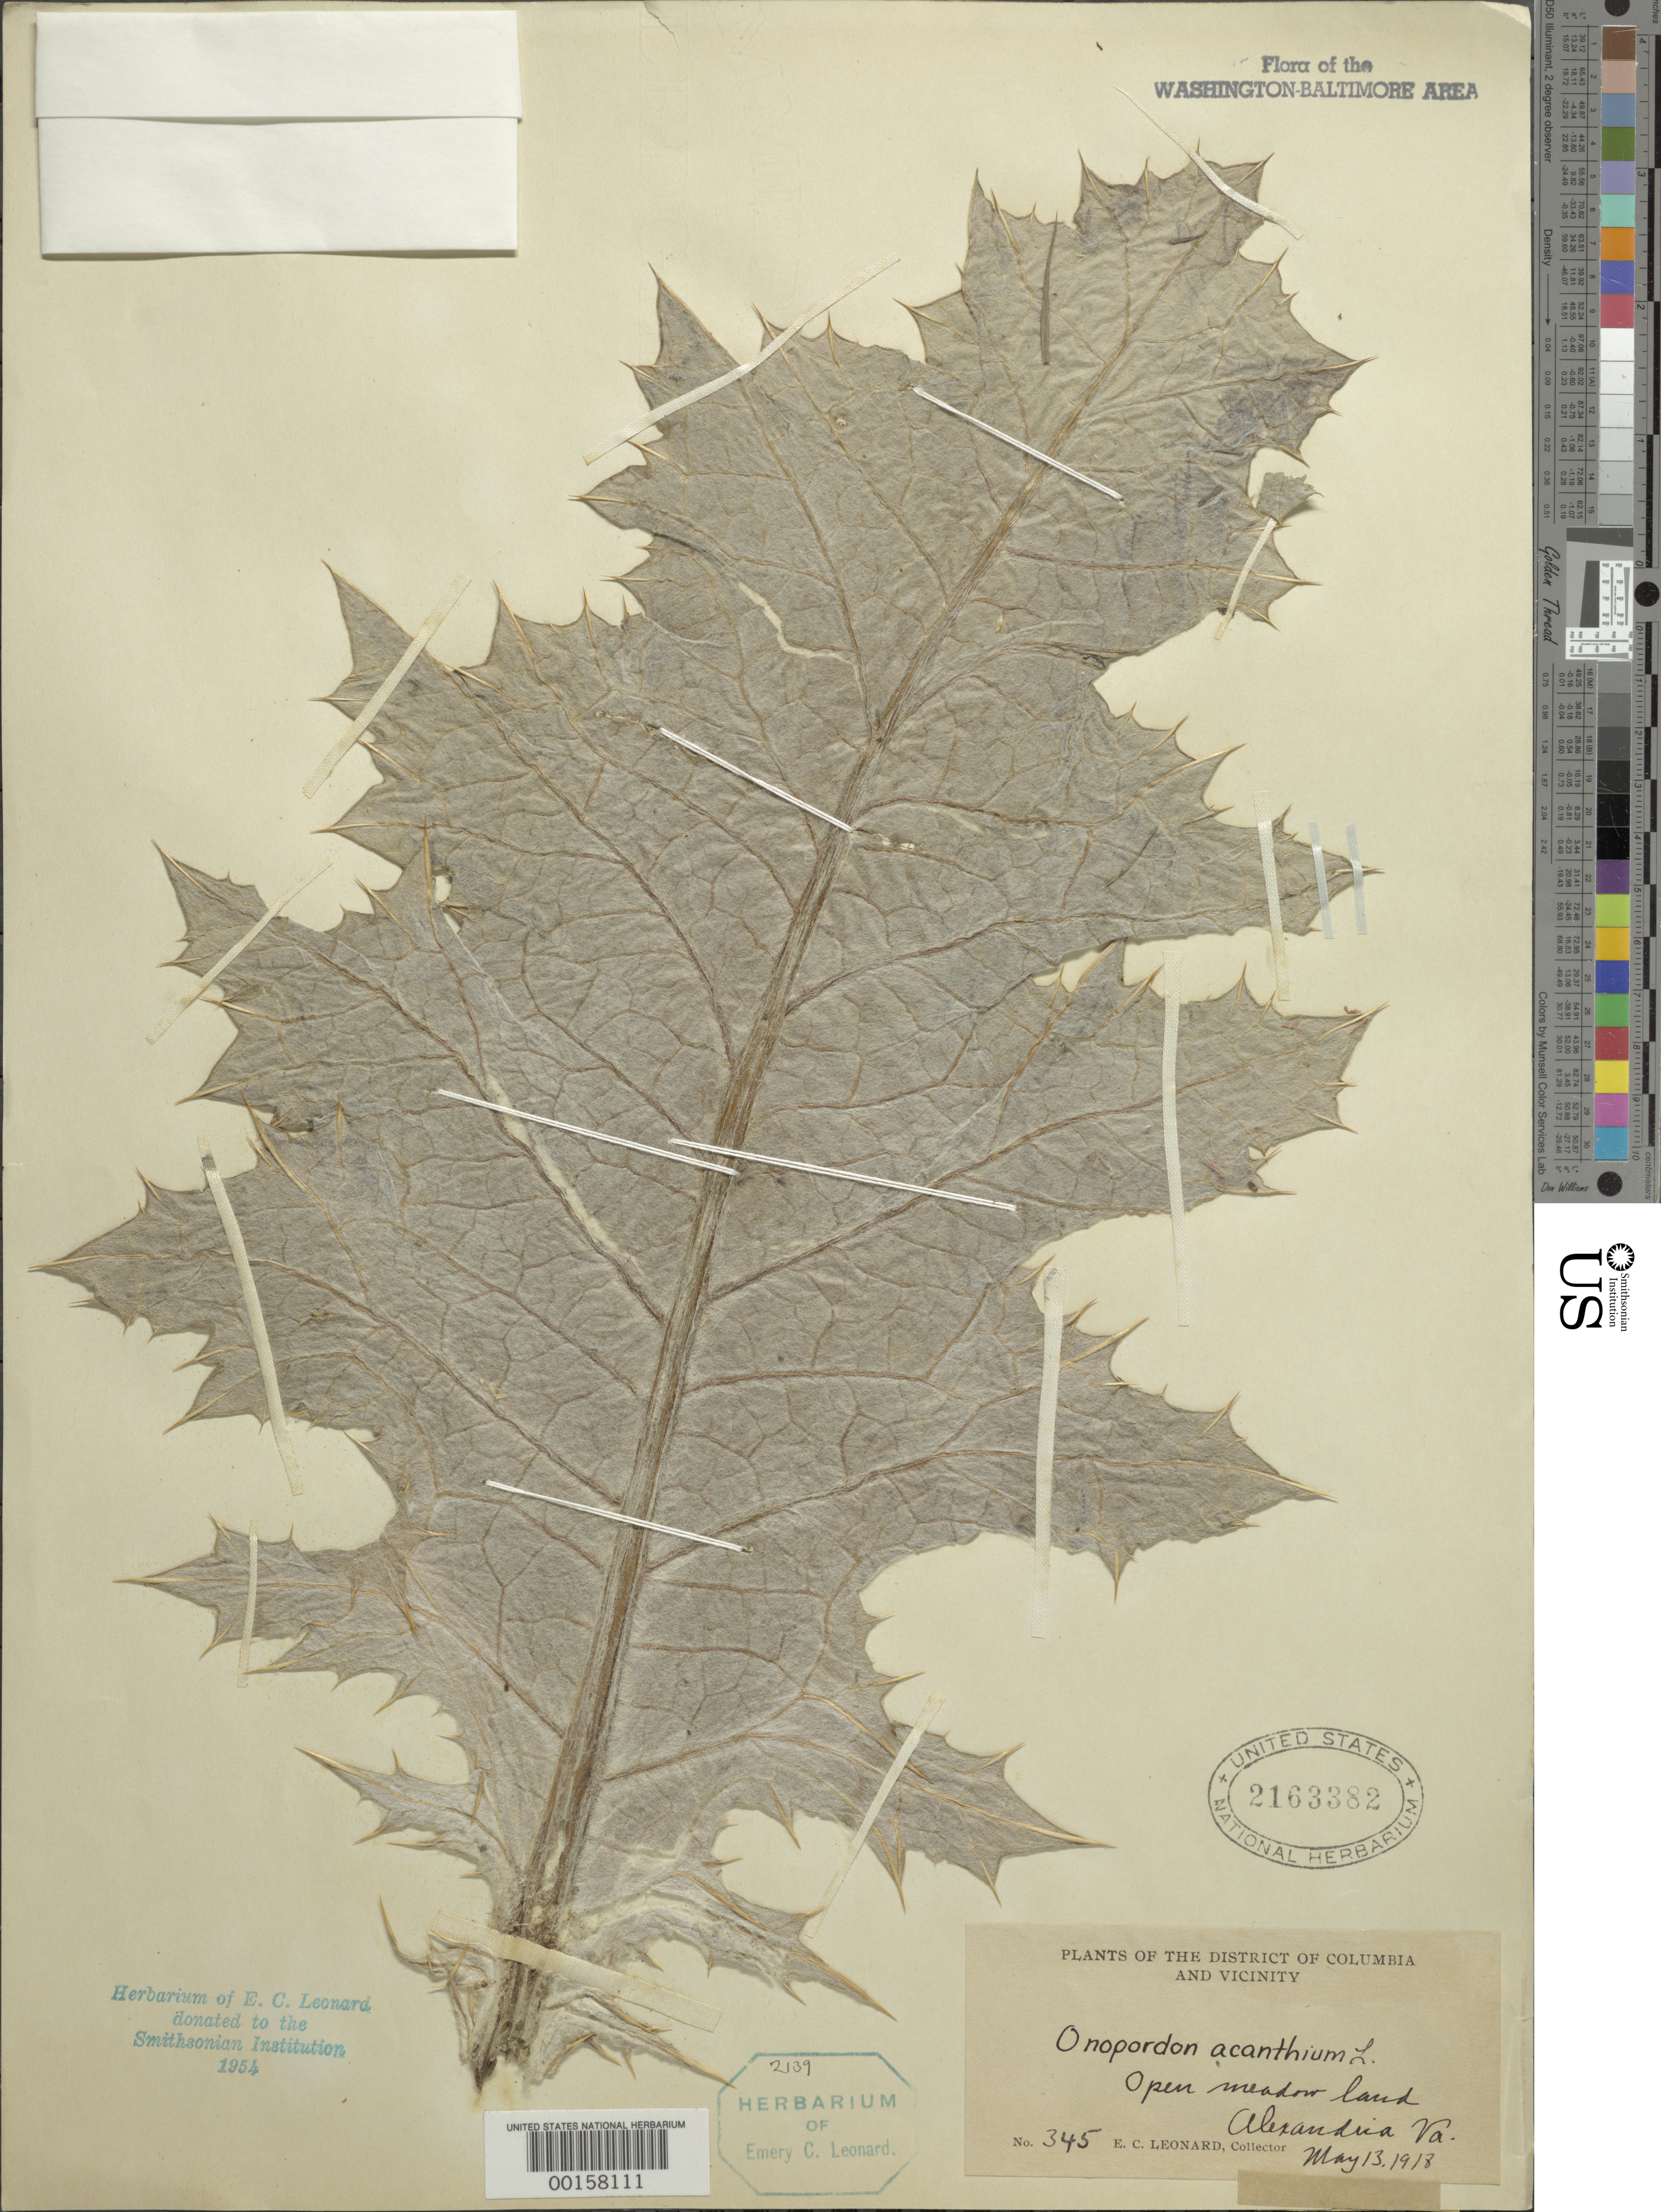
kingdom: Plantae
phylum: Tracheophyta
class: Magnoliopsida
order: Asterales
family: Asteraceae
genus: Onopordum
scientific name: Onopordum acanthium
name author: L.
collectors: E. C. Leonard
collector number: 345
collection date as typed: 13 May 1918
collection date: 1918-05-13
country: United States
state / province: Virginia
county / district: City of Alexandria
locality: Alexandria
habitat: Open meadow land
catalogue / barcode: US 2163382